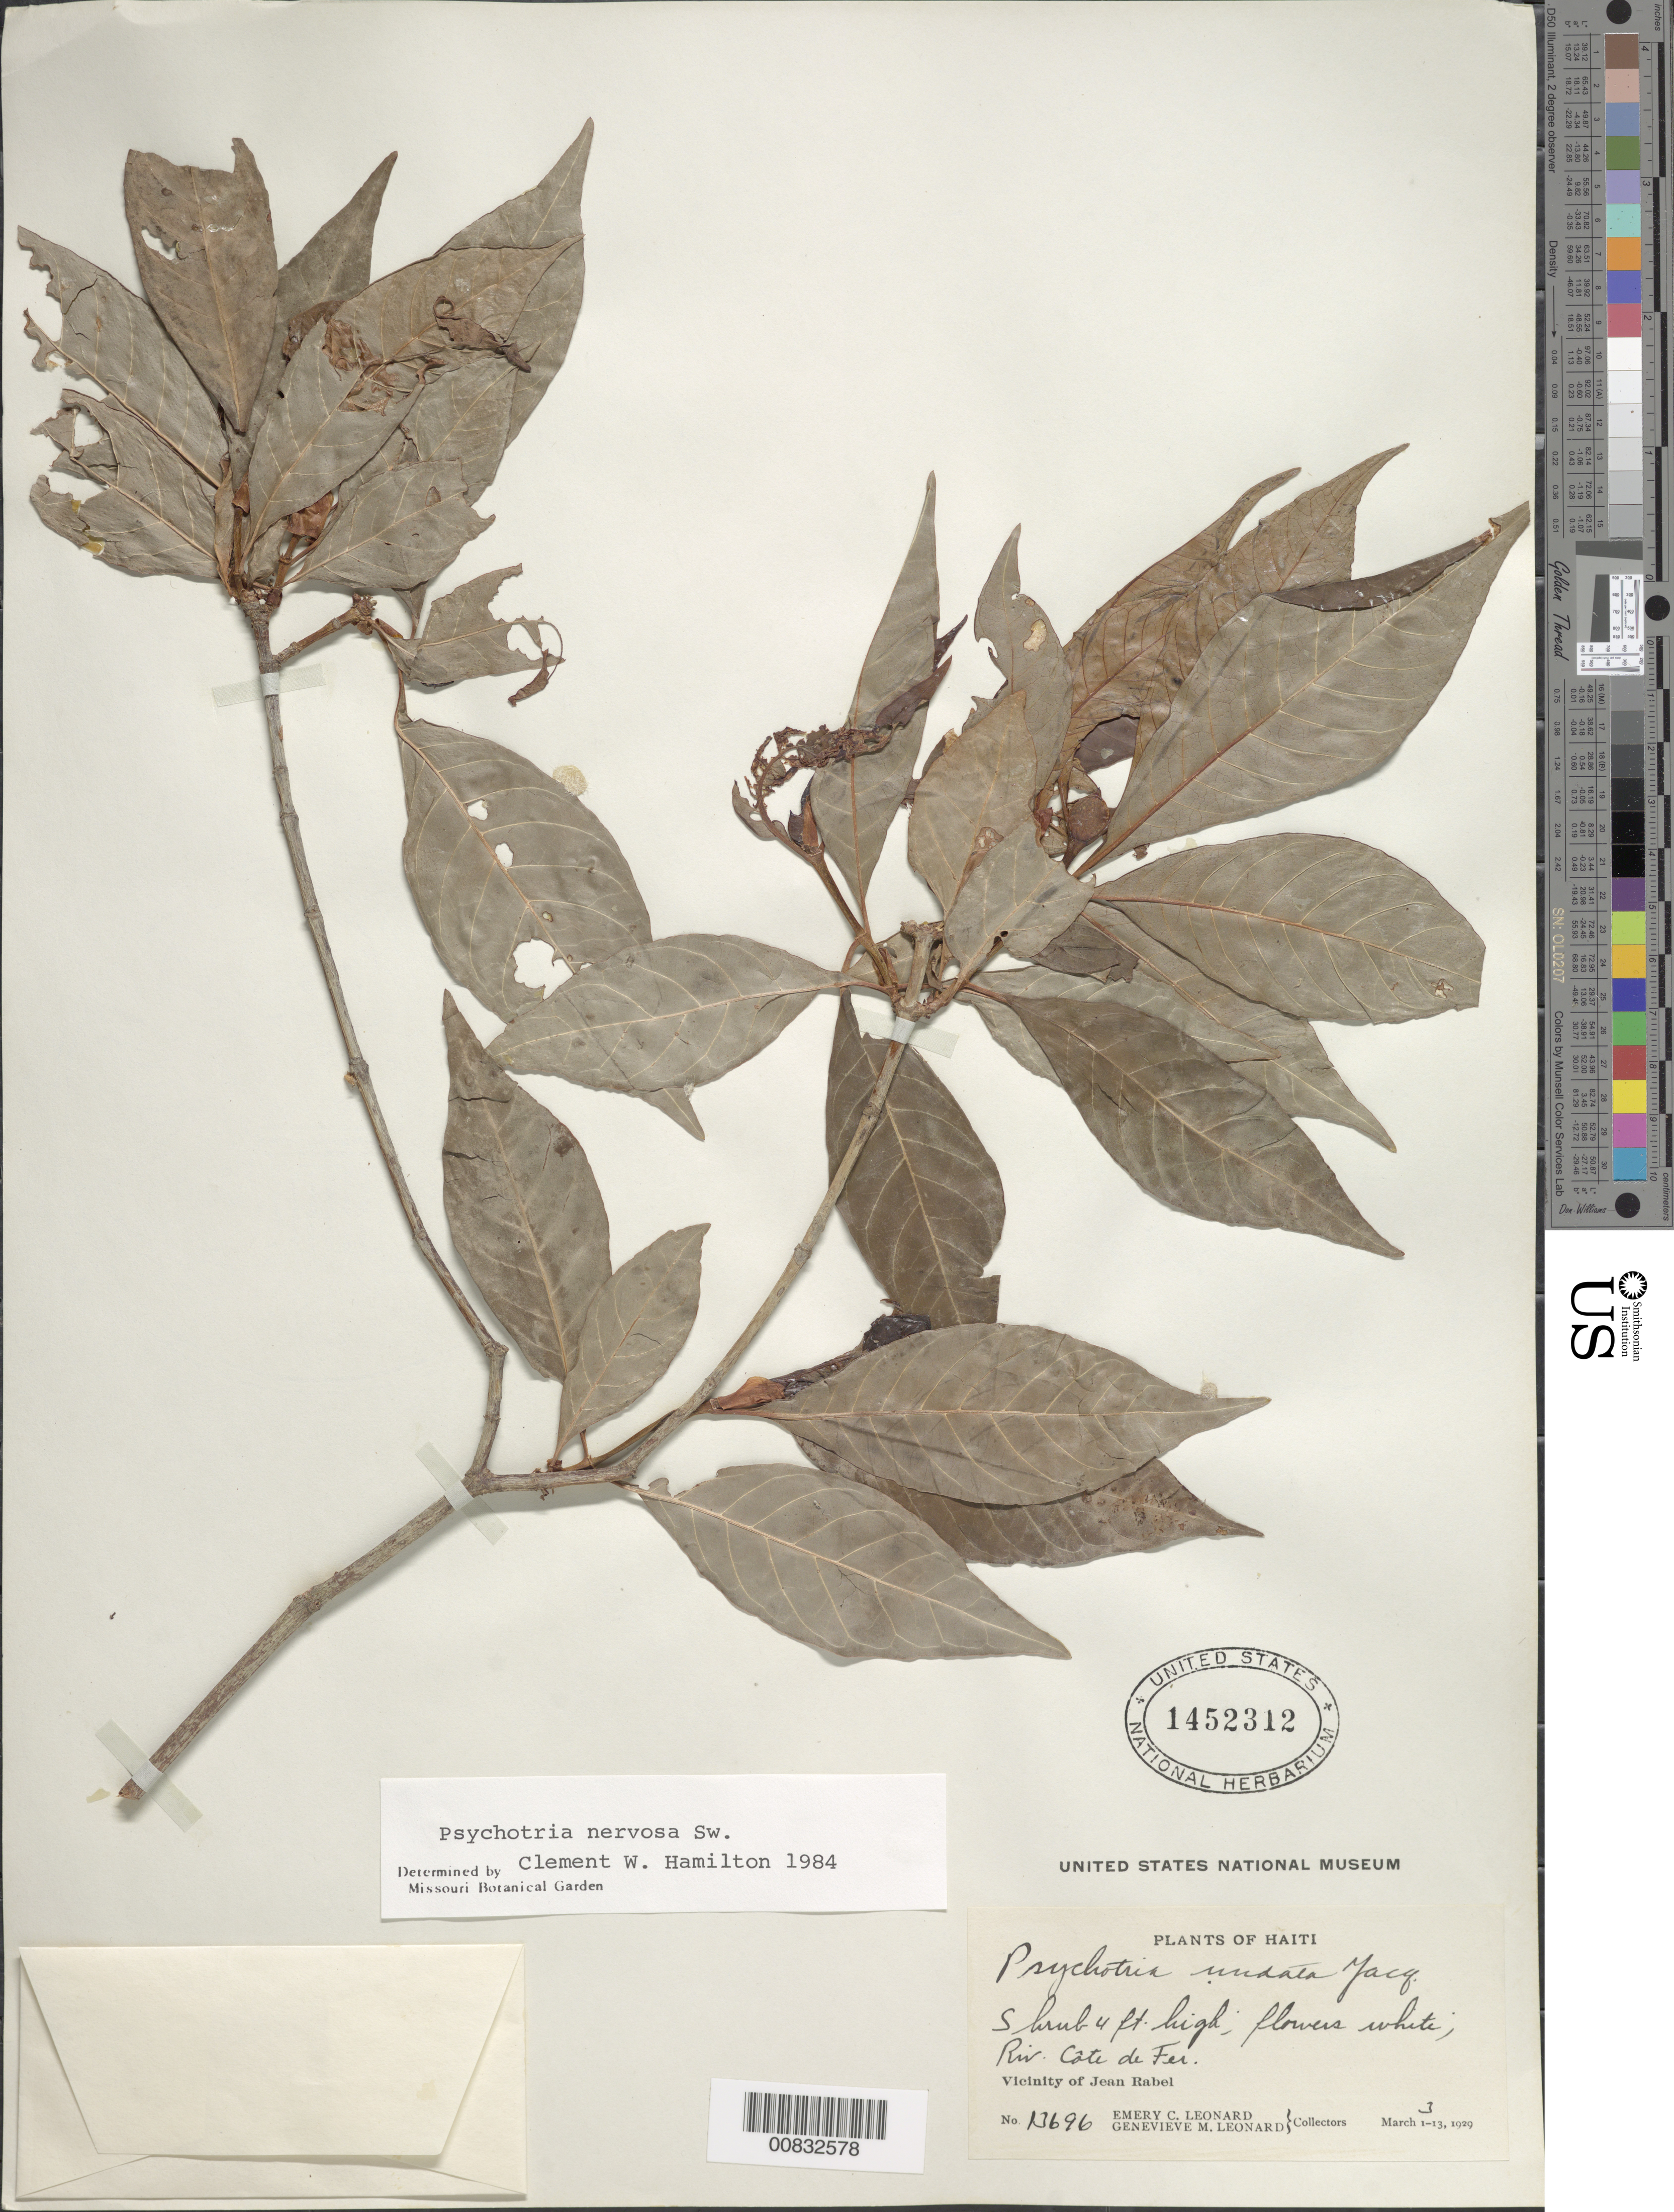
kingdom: Plantae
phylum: Tracheophyta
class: Magnoliopsida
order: Gentianales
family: Rubiaceae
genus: Psychotria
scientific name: Psychotria nervosa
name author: Sw.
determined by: Hamilton, C. W.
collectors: E. C. Leonard & G. M. Leonard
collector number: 13696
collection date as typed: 03 Mar 1929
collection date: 1929-03-03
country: Haiti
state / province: Nord-Ouest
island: Hispaniola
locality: Vicinity of Jean Rabel, Riv. Côte de Fer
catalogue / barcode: US 1452312